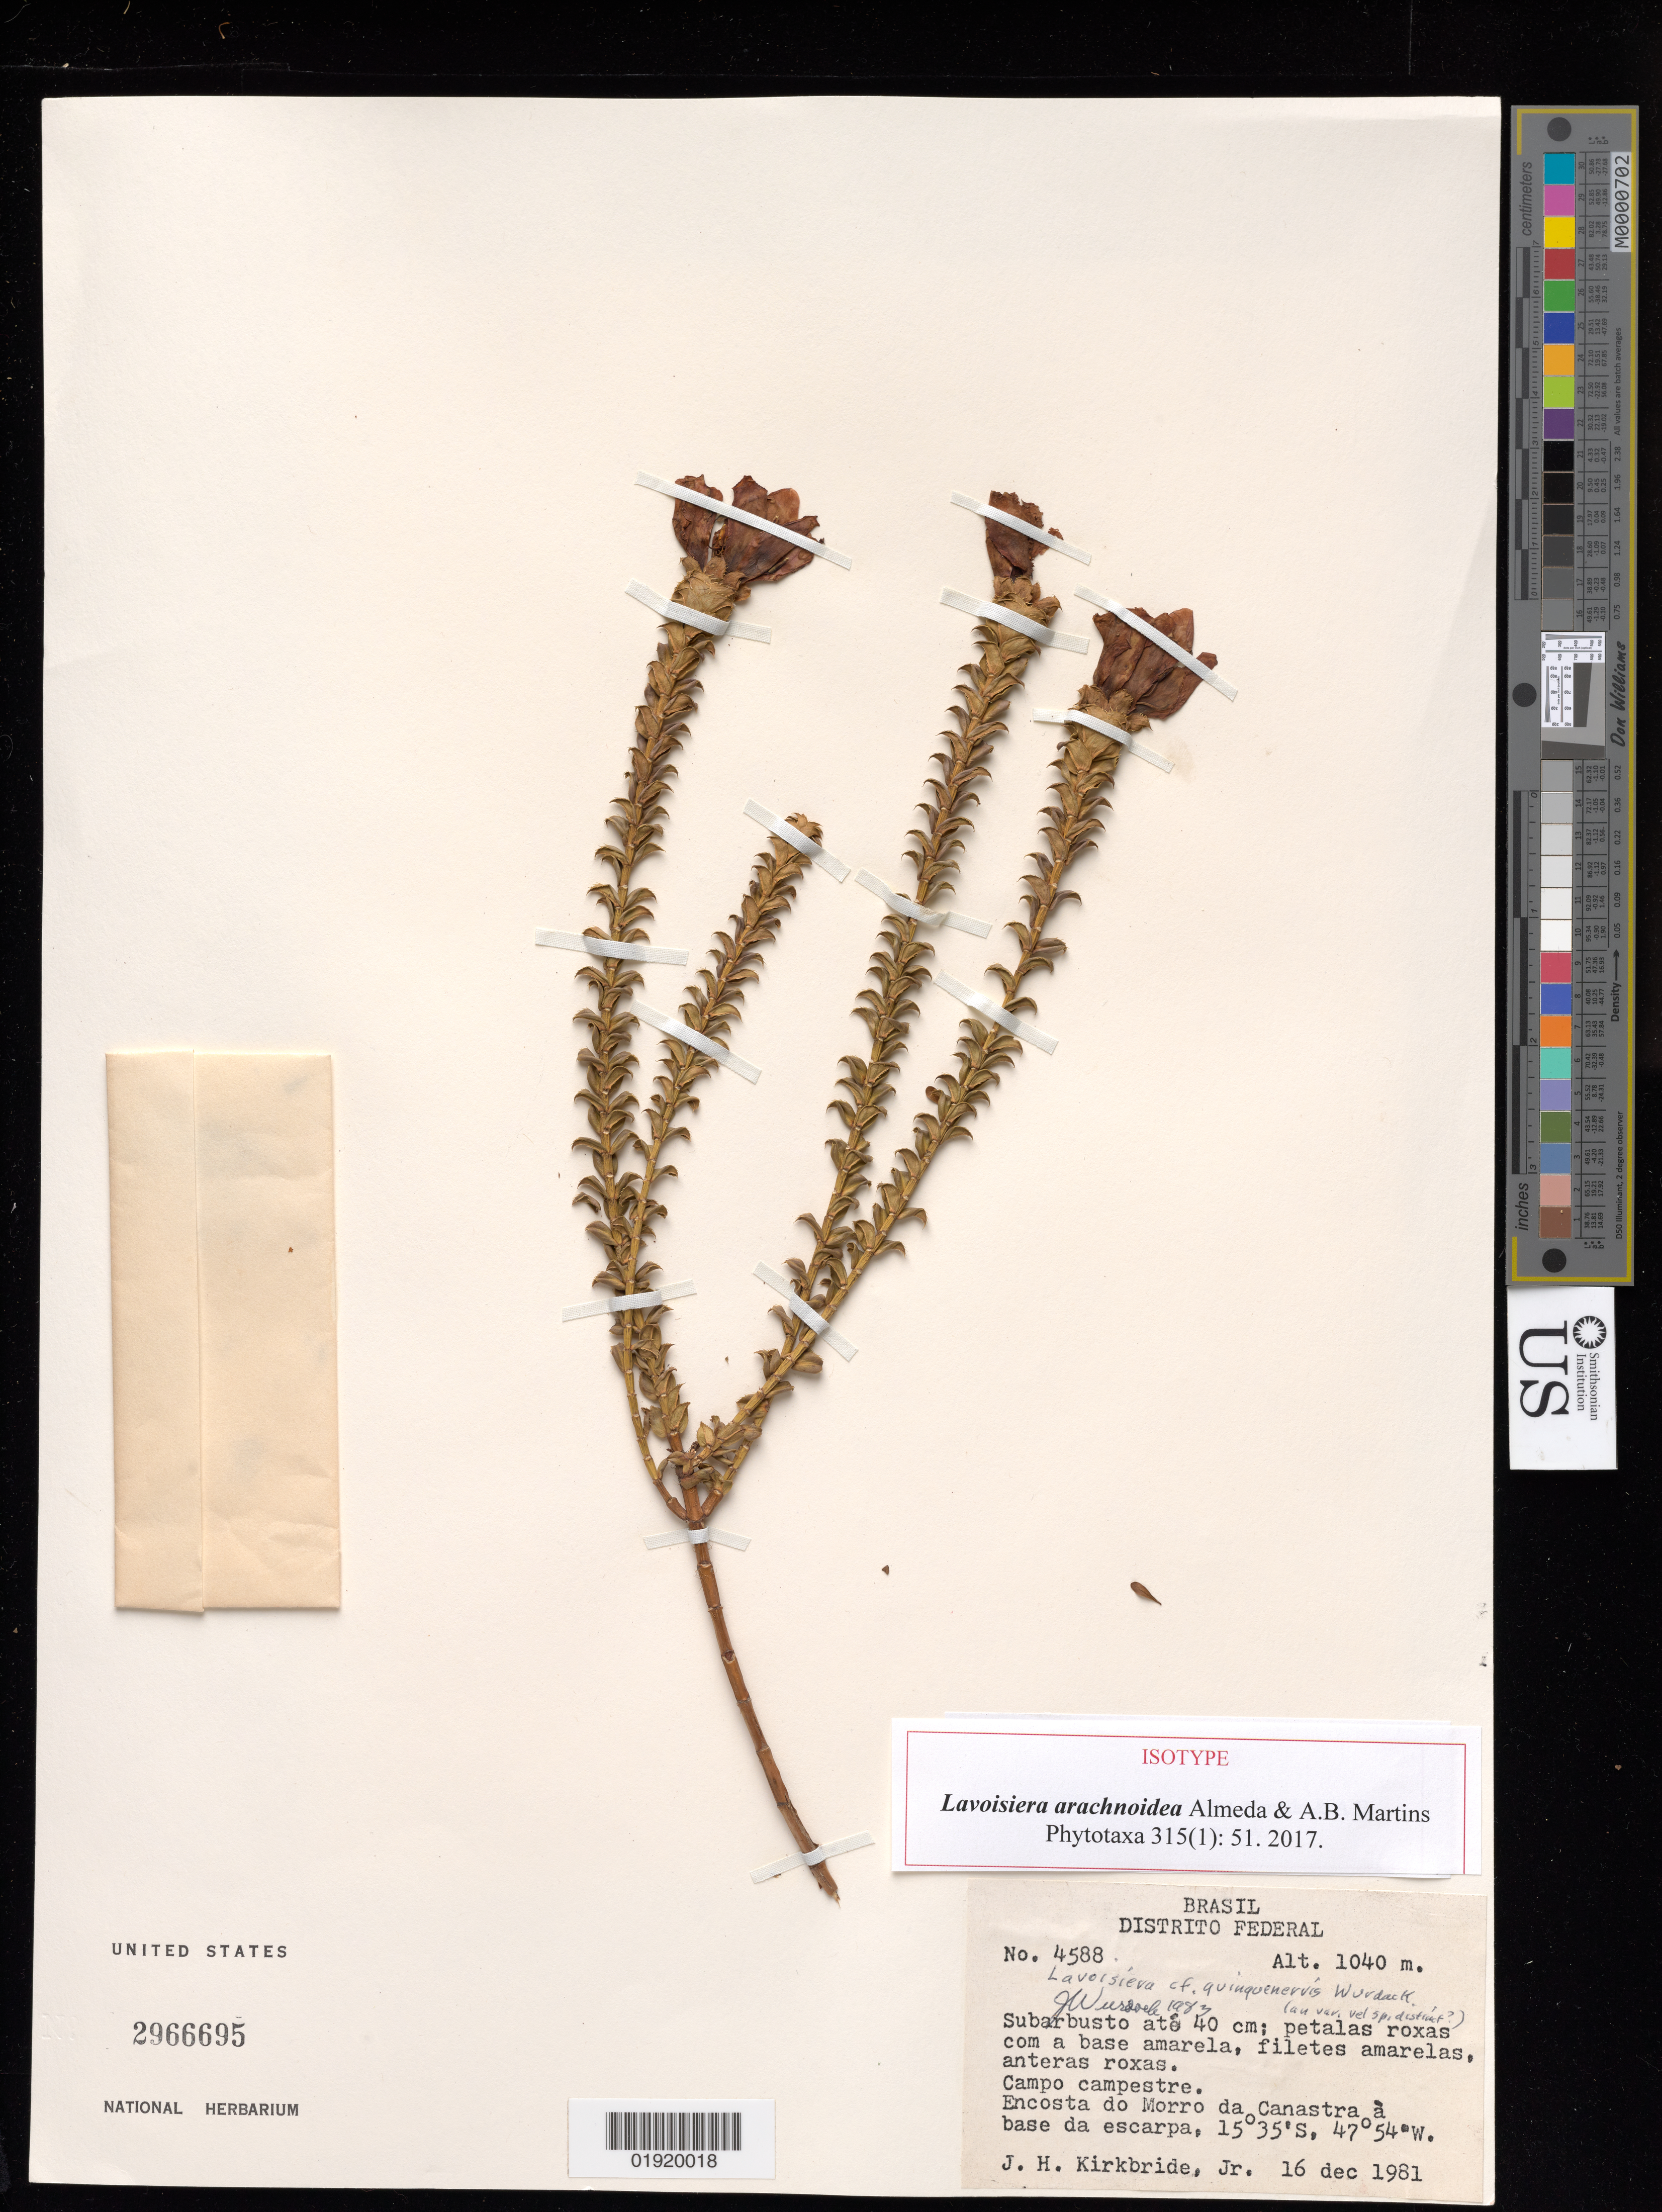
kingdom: Plantae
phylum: Tracheophyta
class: Magnoliopsida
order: Myrtales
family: Melastomataceae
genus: Lavoisiera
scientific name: Lavoisiera arachnoidea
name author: Almeda & A.B. Martins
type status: Isotype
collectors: J. H. Kirkbride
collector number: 4588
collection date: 1981-12-16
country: Brazil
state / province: Distrito Federal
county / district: Brasília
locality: Encosta do Morro da Canastra à base da escarpa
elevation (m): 1040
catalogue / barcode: US 2966695